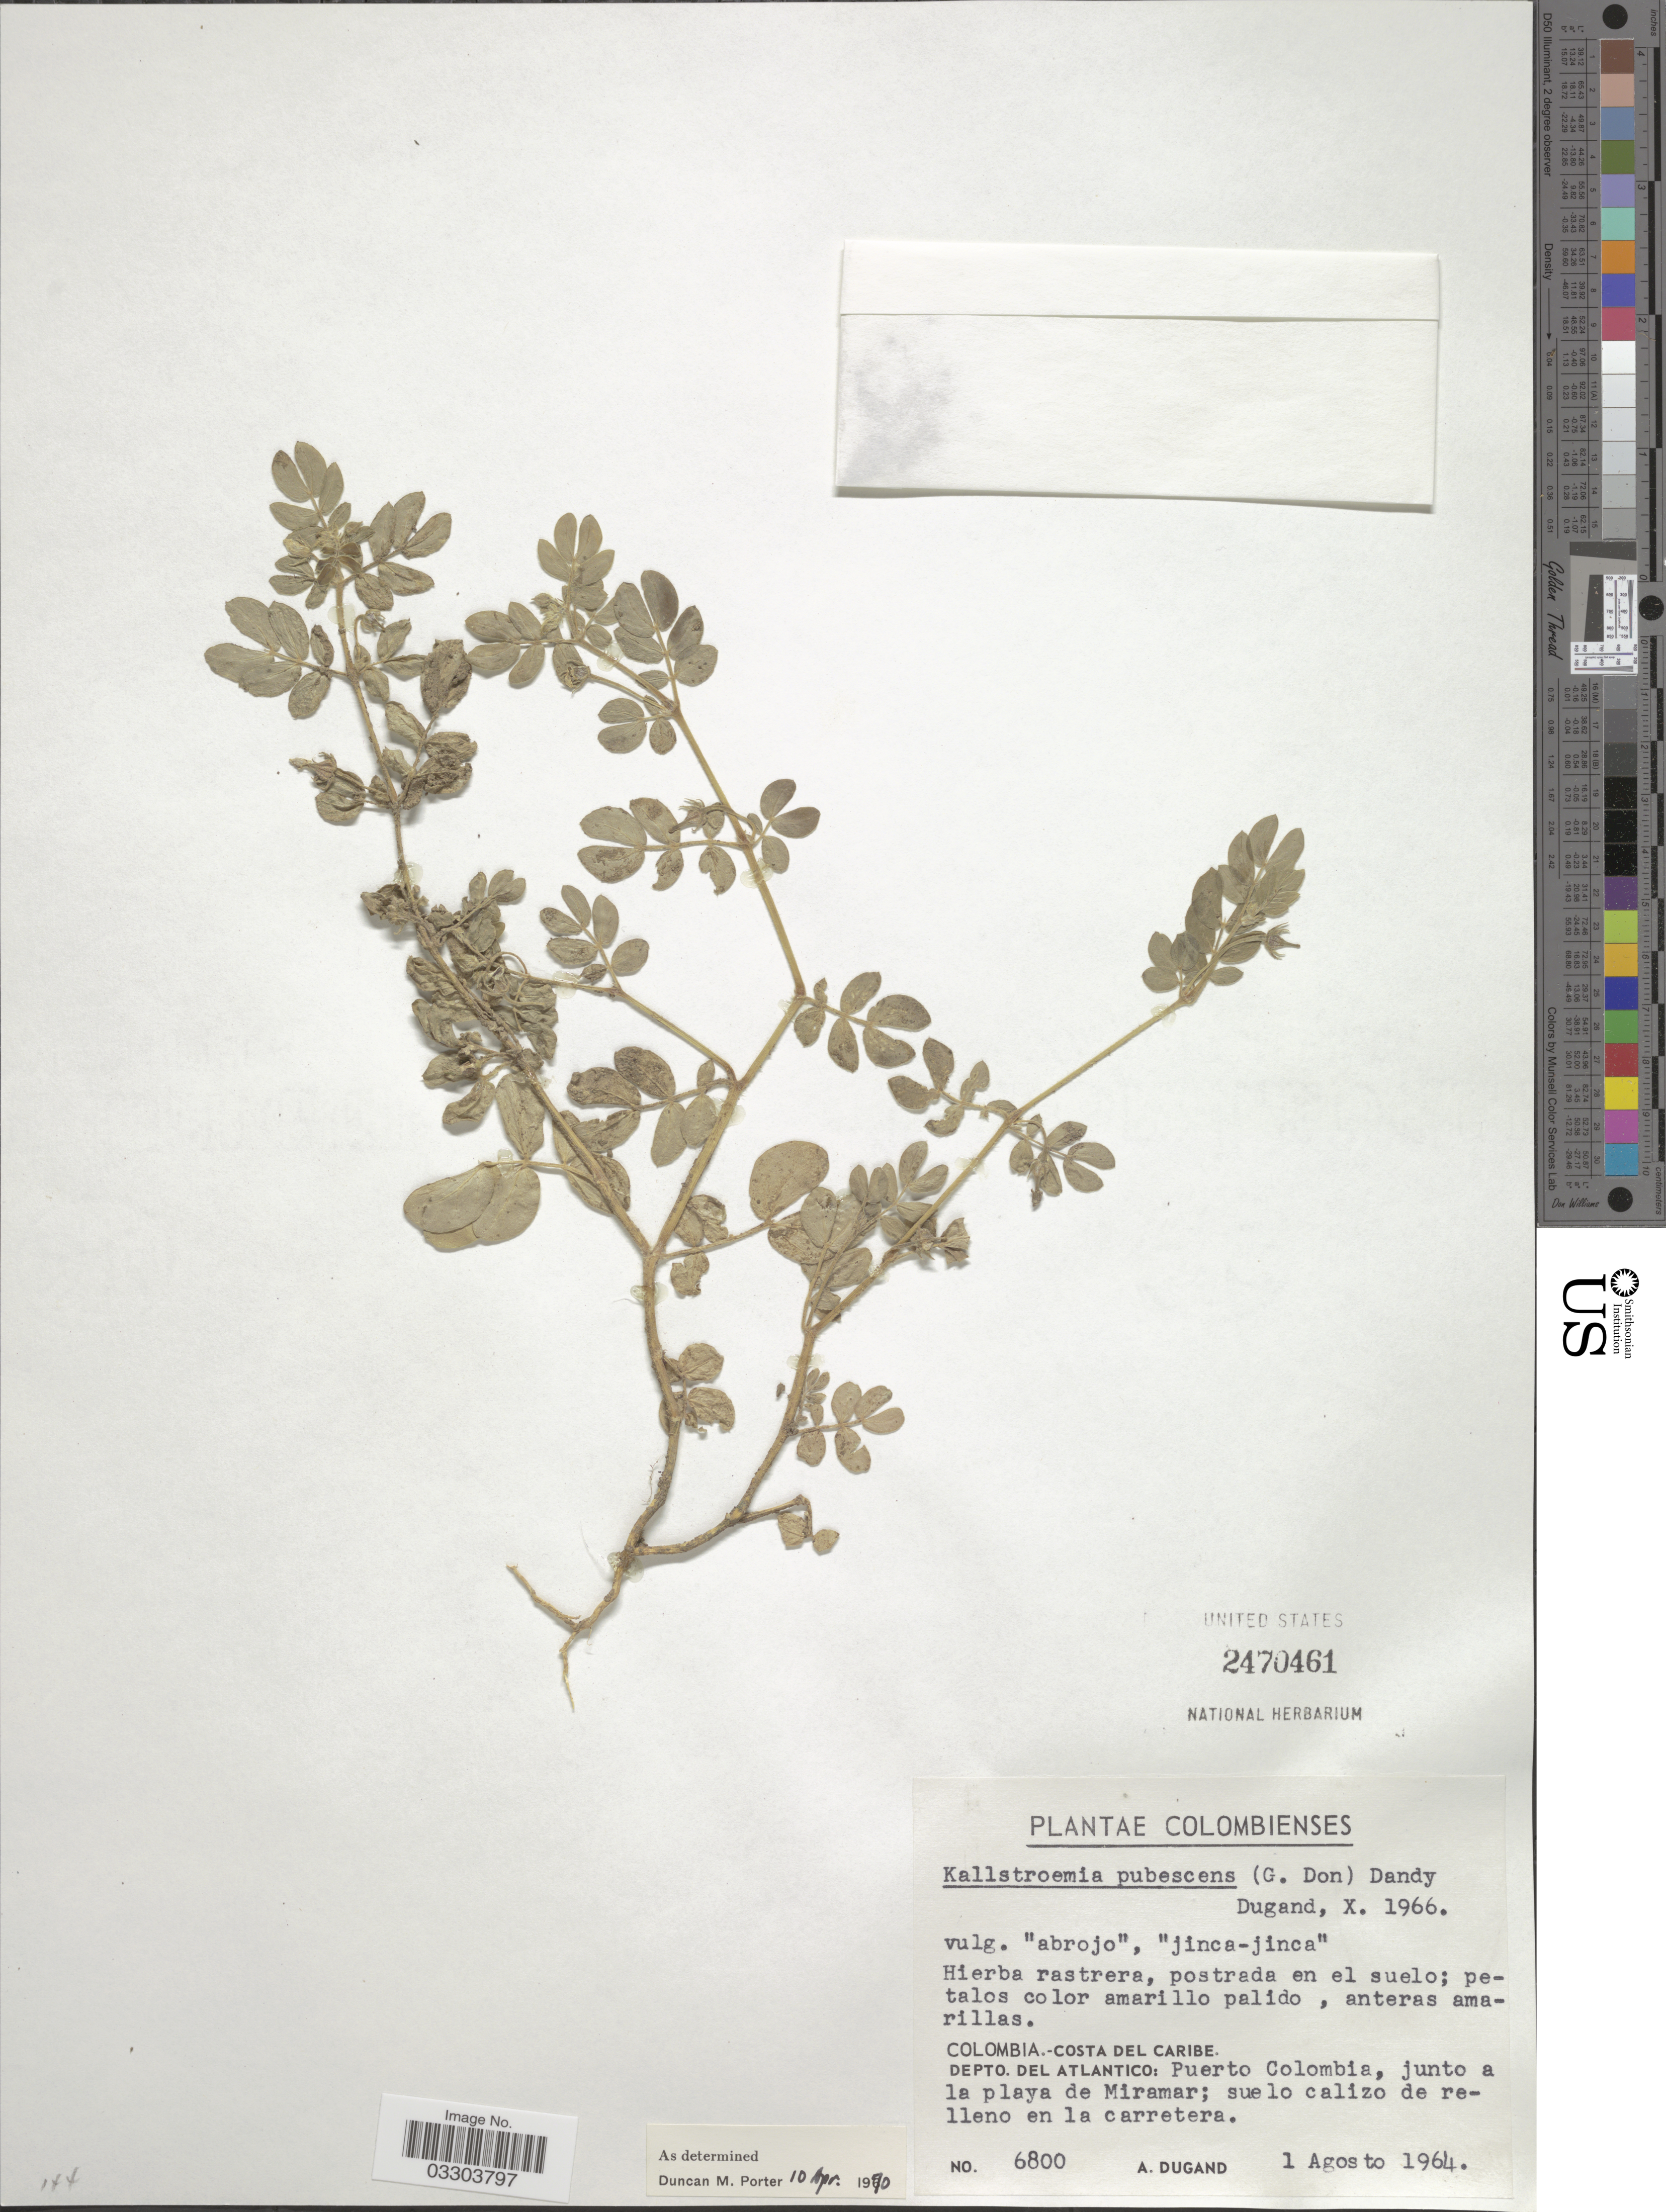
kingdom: Plantae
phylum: Tracheophyta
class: Magnoliopsida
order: Zygophyllales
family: Zygophyllaceae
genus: Kallstroemia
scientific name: Kallstroemia pubescens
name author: (G. Don) Dandy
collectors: A. Dugand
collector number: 6800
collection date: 1964-08-01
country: Colombia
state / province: Atlántico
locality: Costa del Caribe. Depto. del Atlantico: Puerto Colombia, junto a la playa de Miramar.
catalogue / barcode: US 2470461